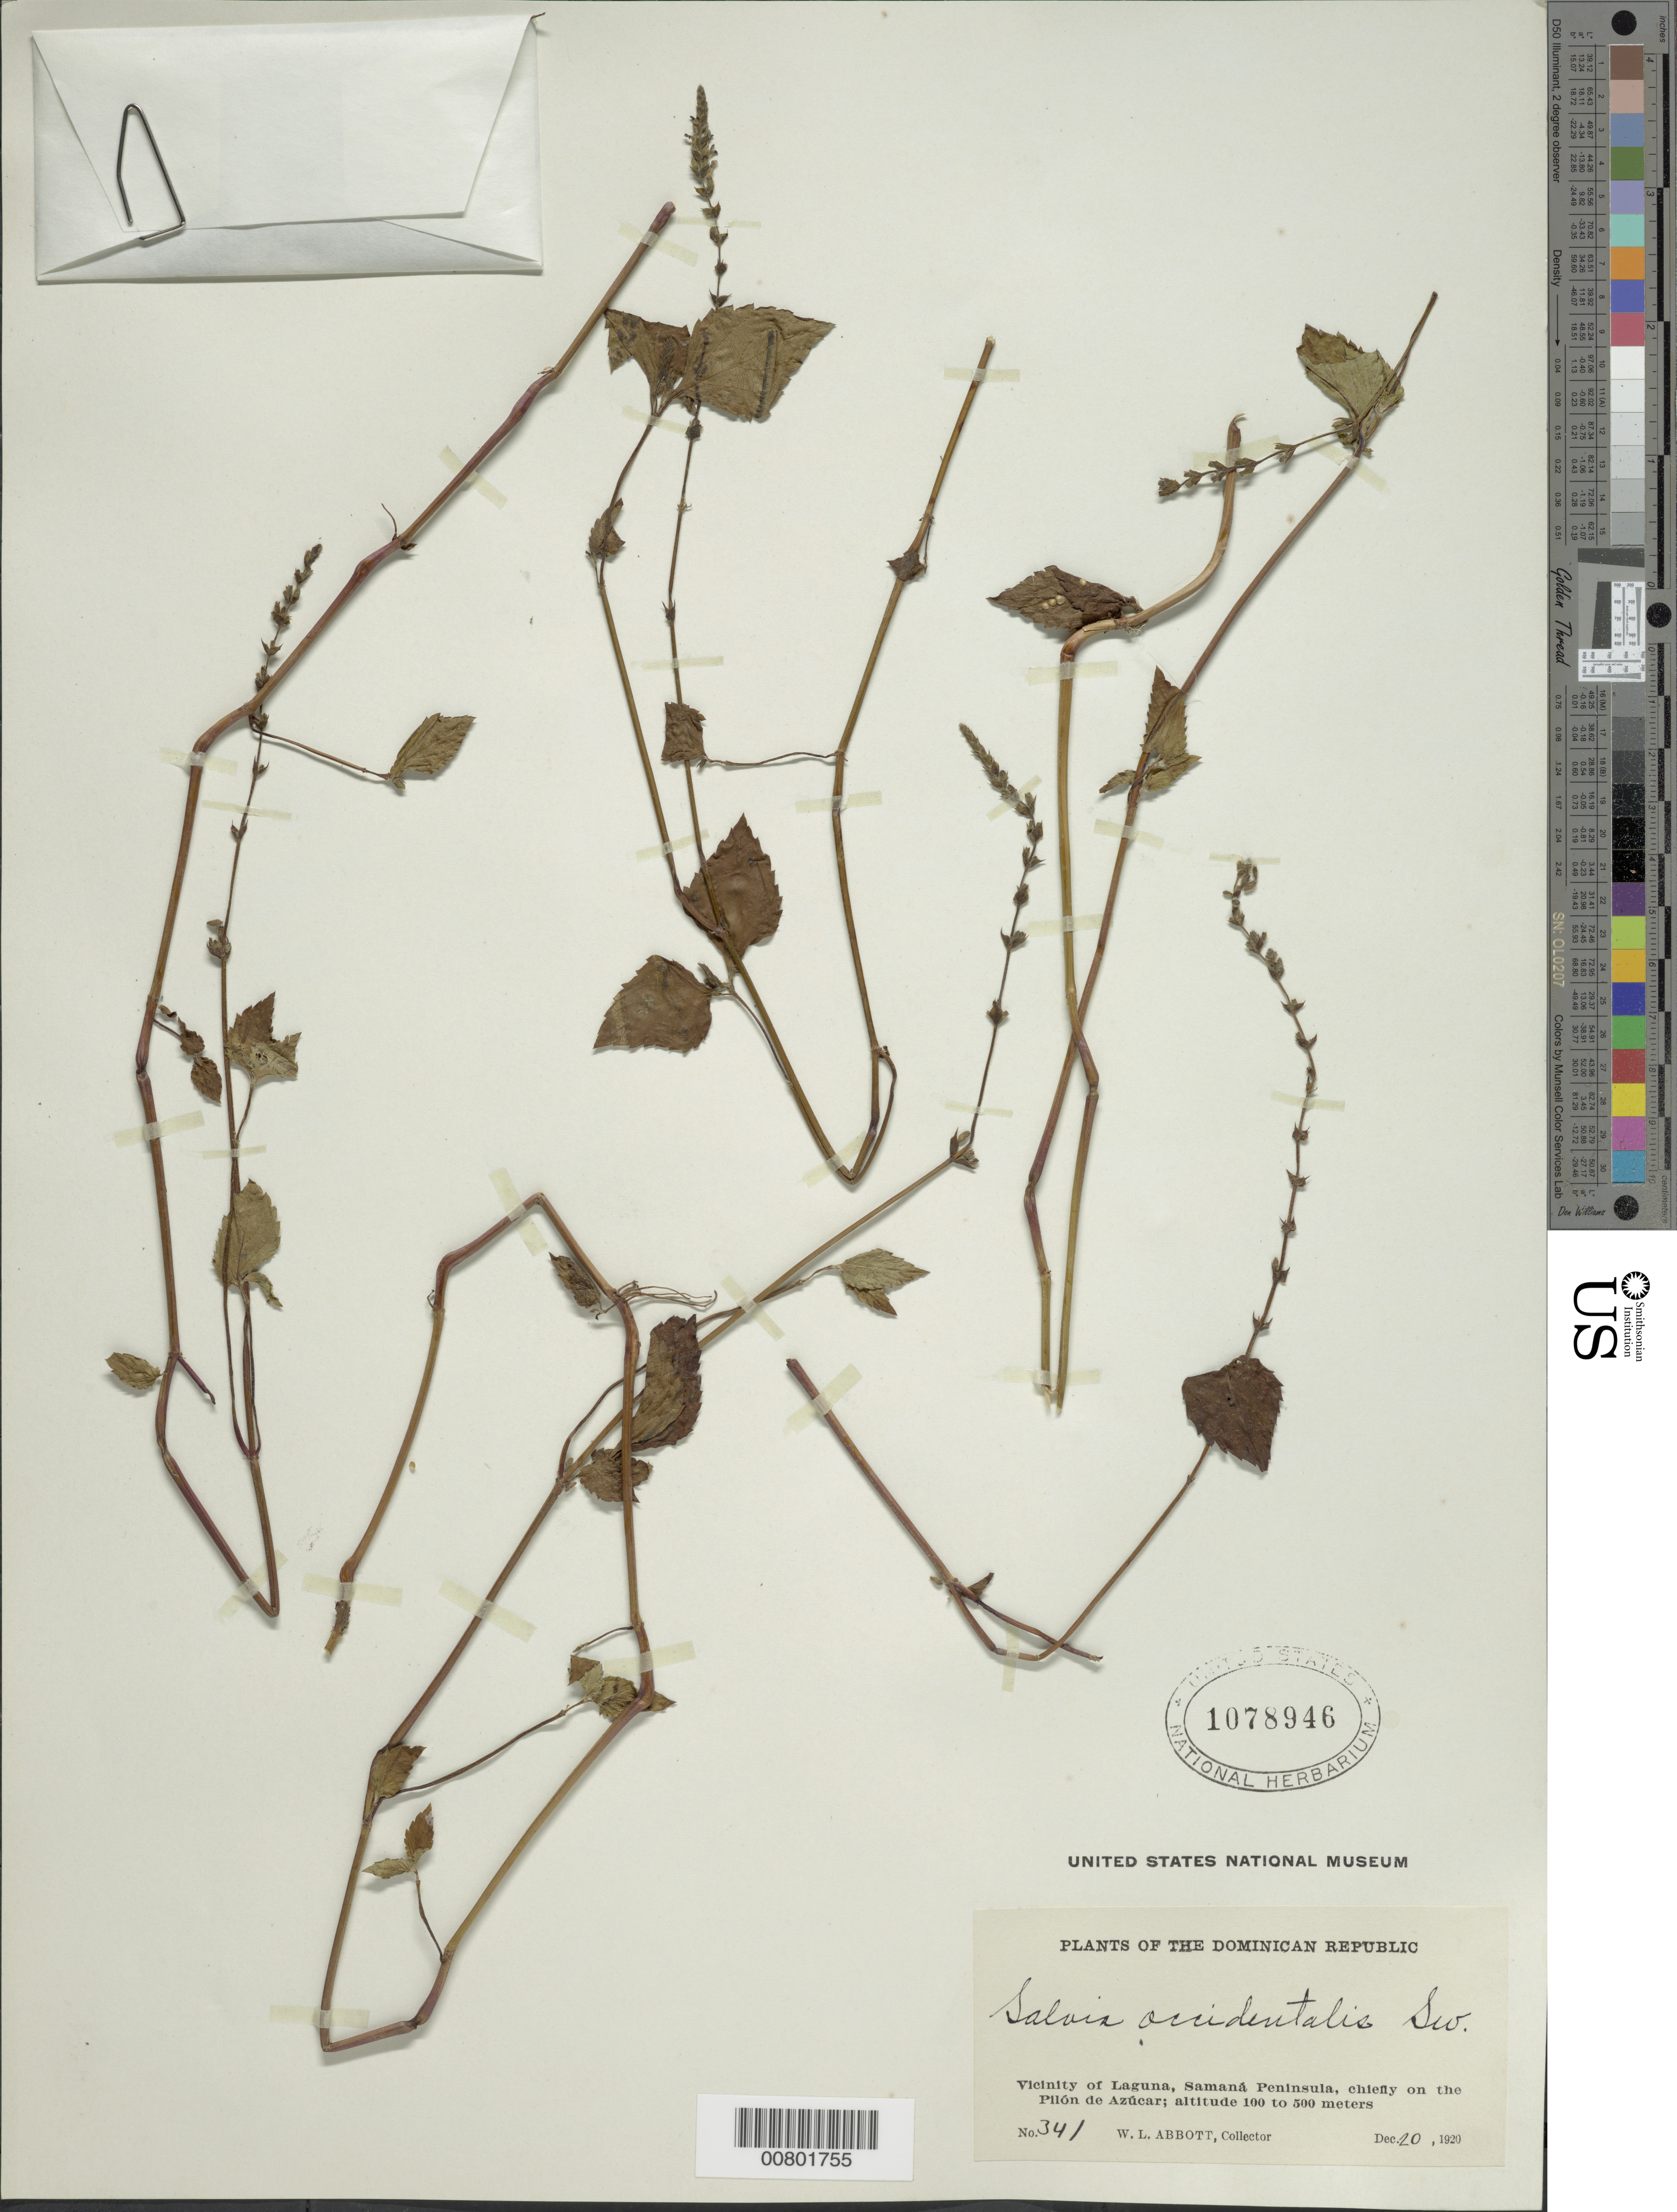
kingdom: Plantae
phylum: Tracheophyta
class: Magnoliopsida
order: Lamiales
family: Lamiaceae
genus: Salvia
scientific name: Salvia occidentalis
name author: Sw.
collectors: W. L. Abbott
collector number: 341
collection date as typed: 20 Dec 192-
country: Dominican Republic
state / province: Samana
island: Hispaniola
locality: Vicinity of Laguna, Samaná Peninsula, chiefly on the Pilón de Azúcar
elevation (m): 100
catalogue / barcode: US 1078946